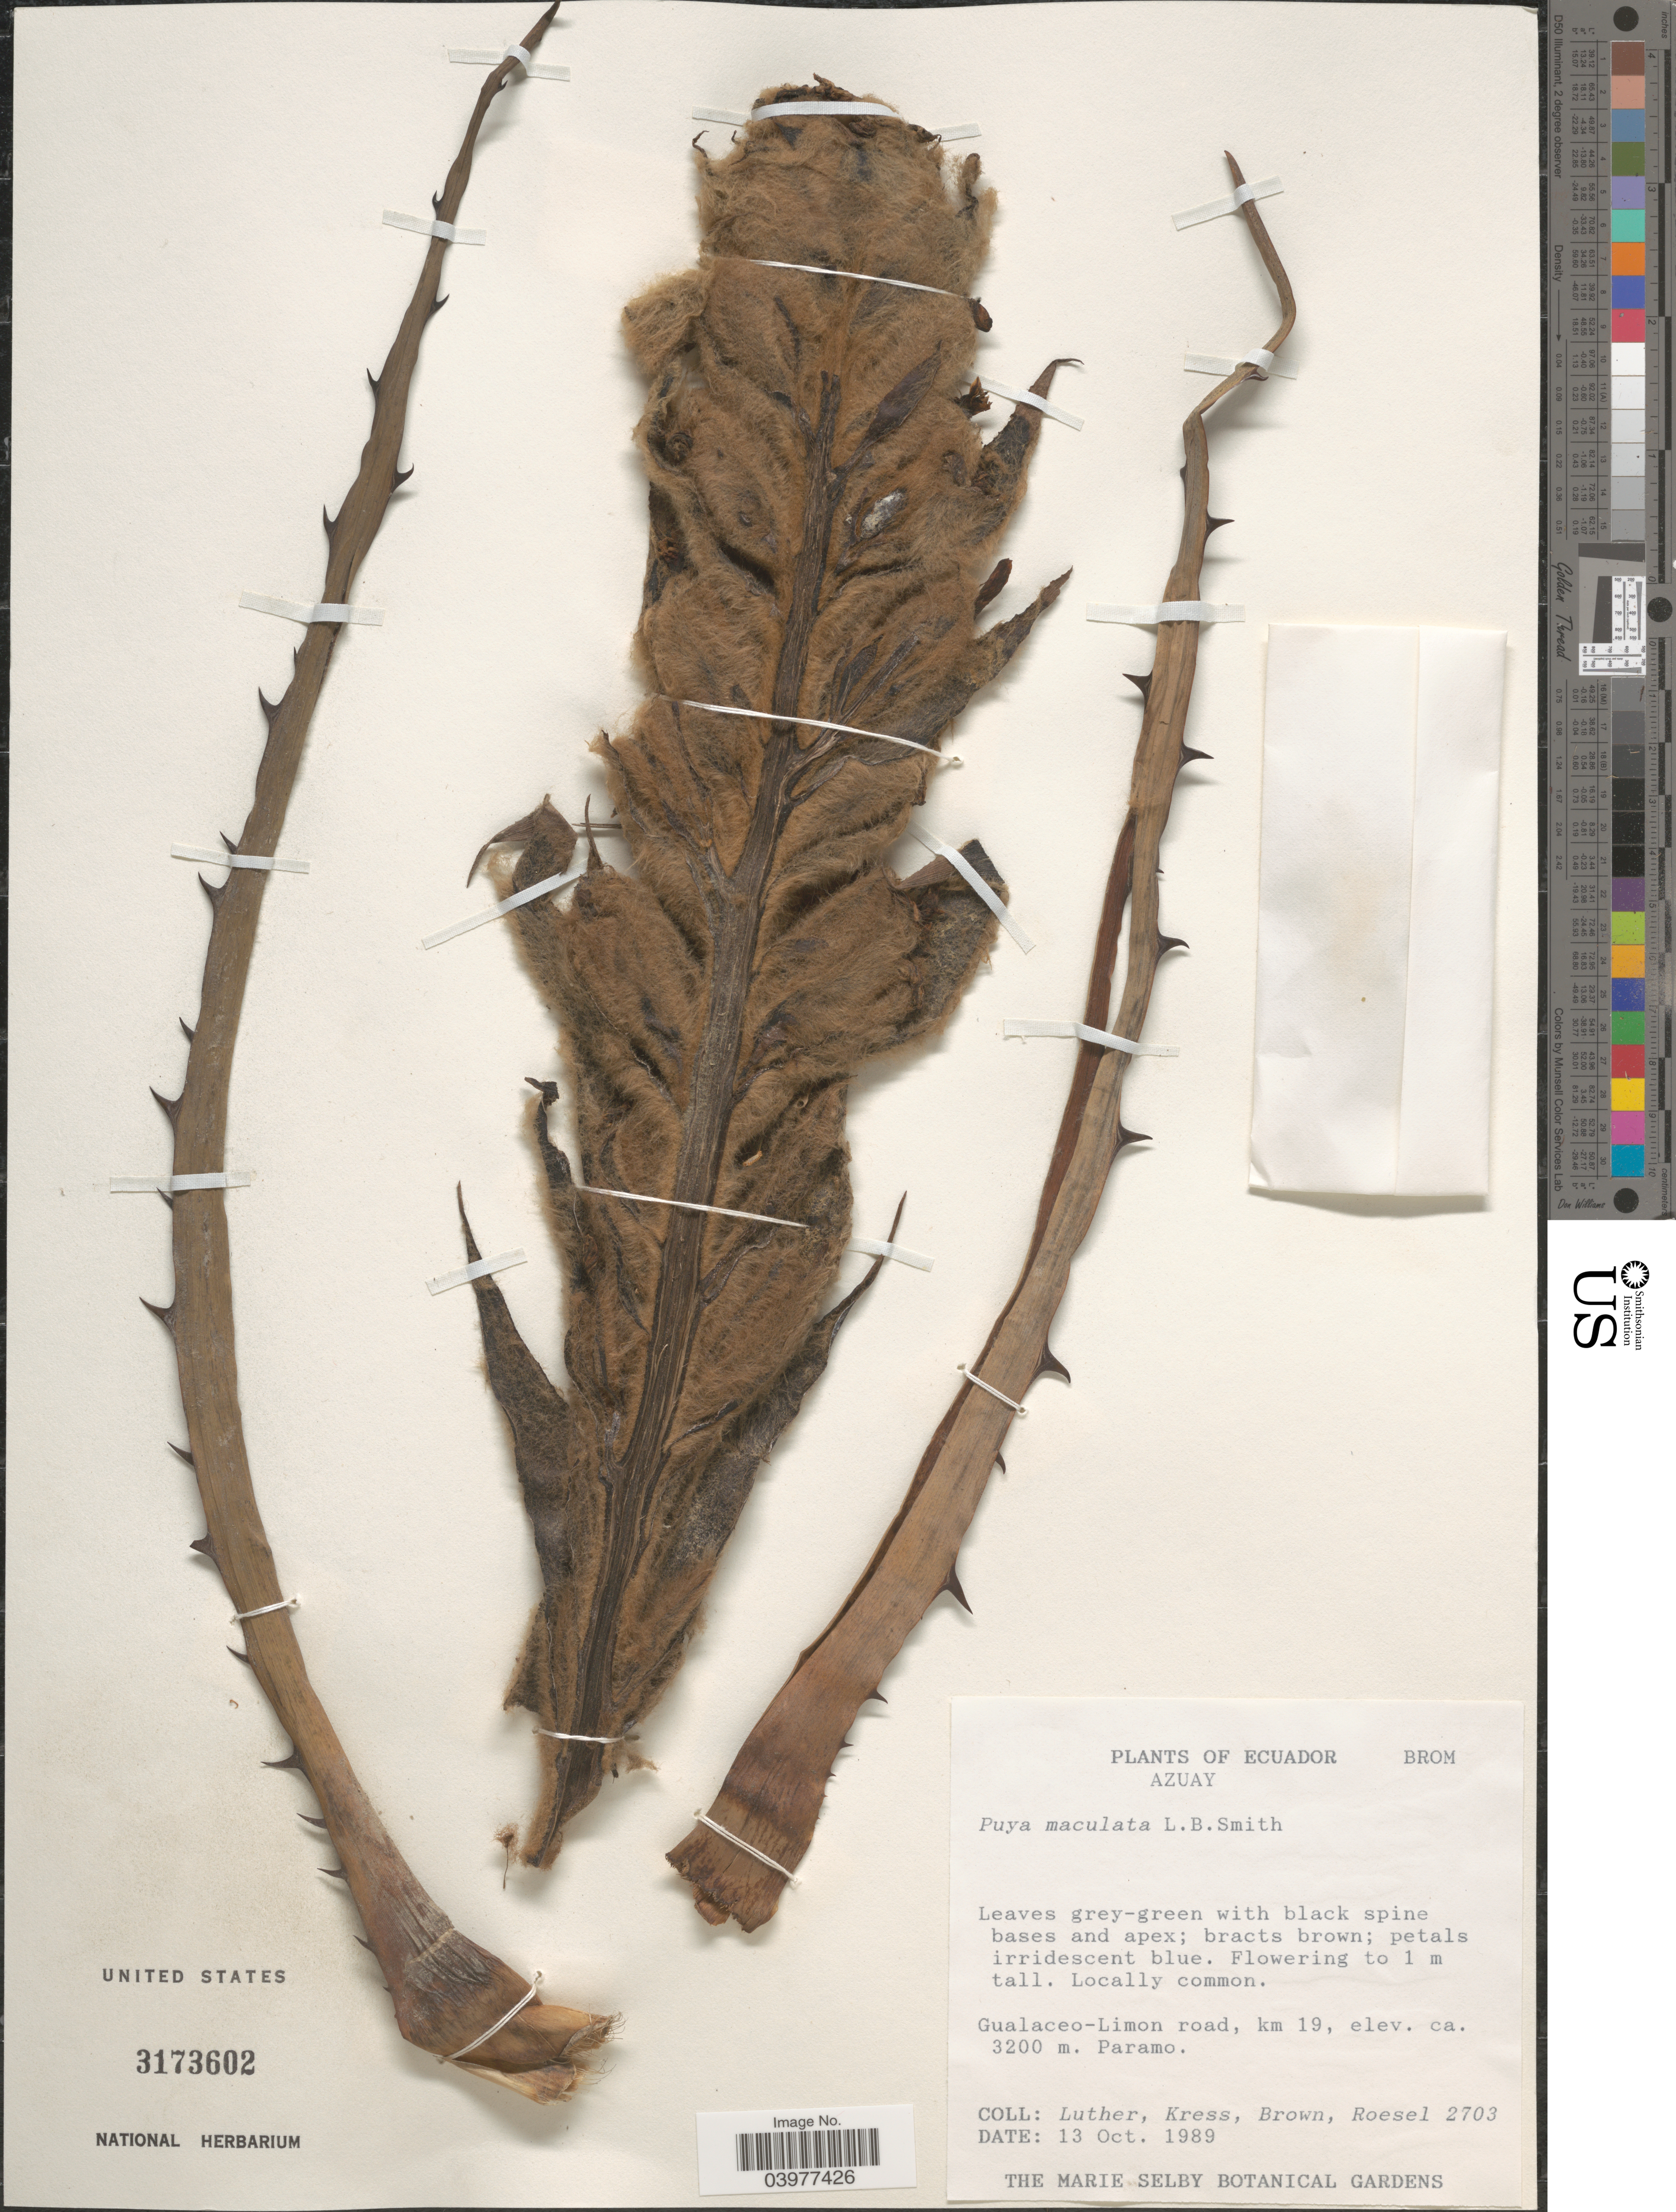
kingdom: Plantae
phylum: Tracheophyta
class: Liliopsida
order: Poales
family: Bromeliaceae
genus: Puya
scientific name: Puya maculata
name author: L.B. Sm.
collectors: -- Luther, -- Kress, -- Brown & Roesel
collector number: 2703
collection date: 1989-10-13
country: Ecuador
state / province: Azuay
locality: Gualaceo-Limon road, km 19, Paramo.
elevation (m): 3200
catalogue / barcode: US 3173602